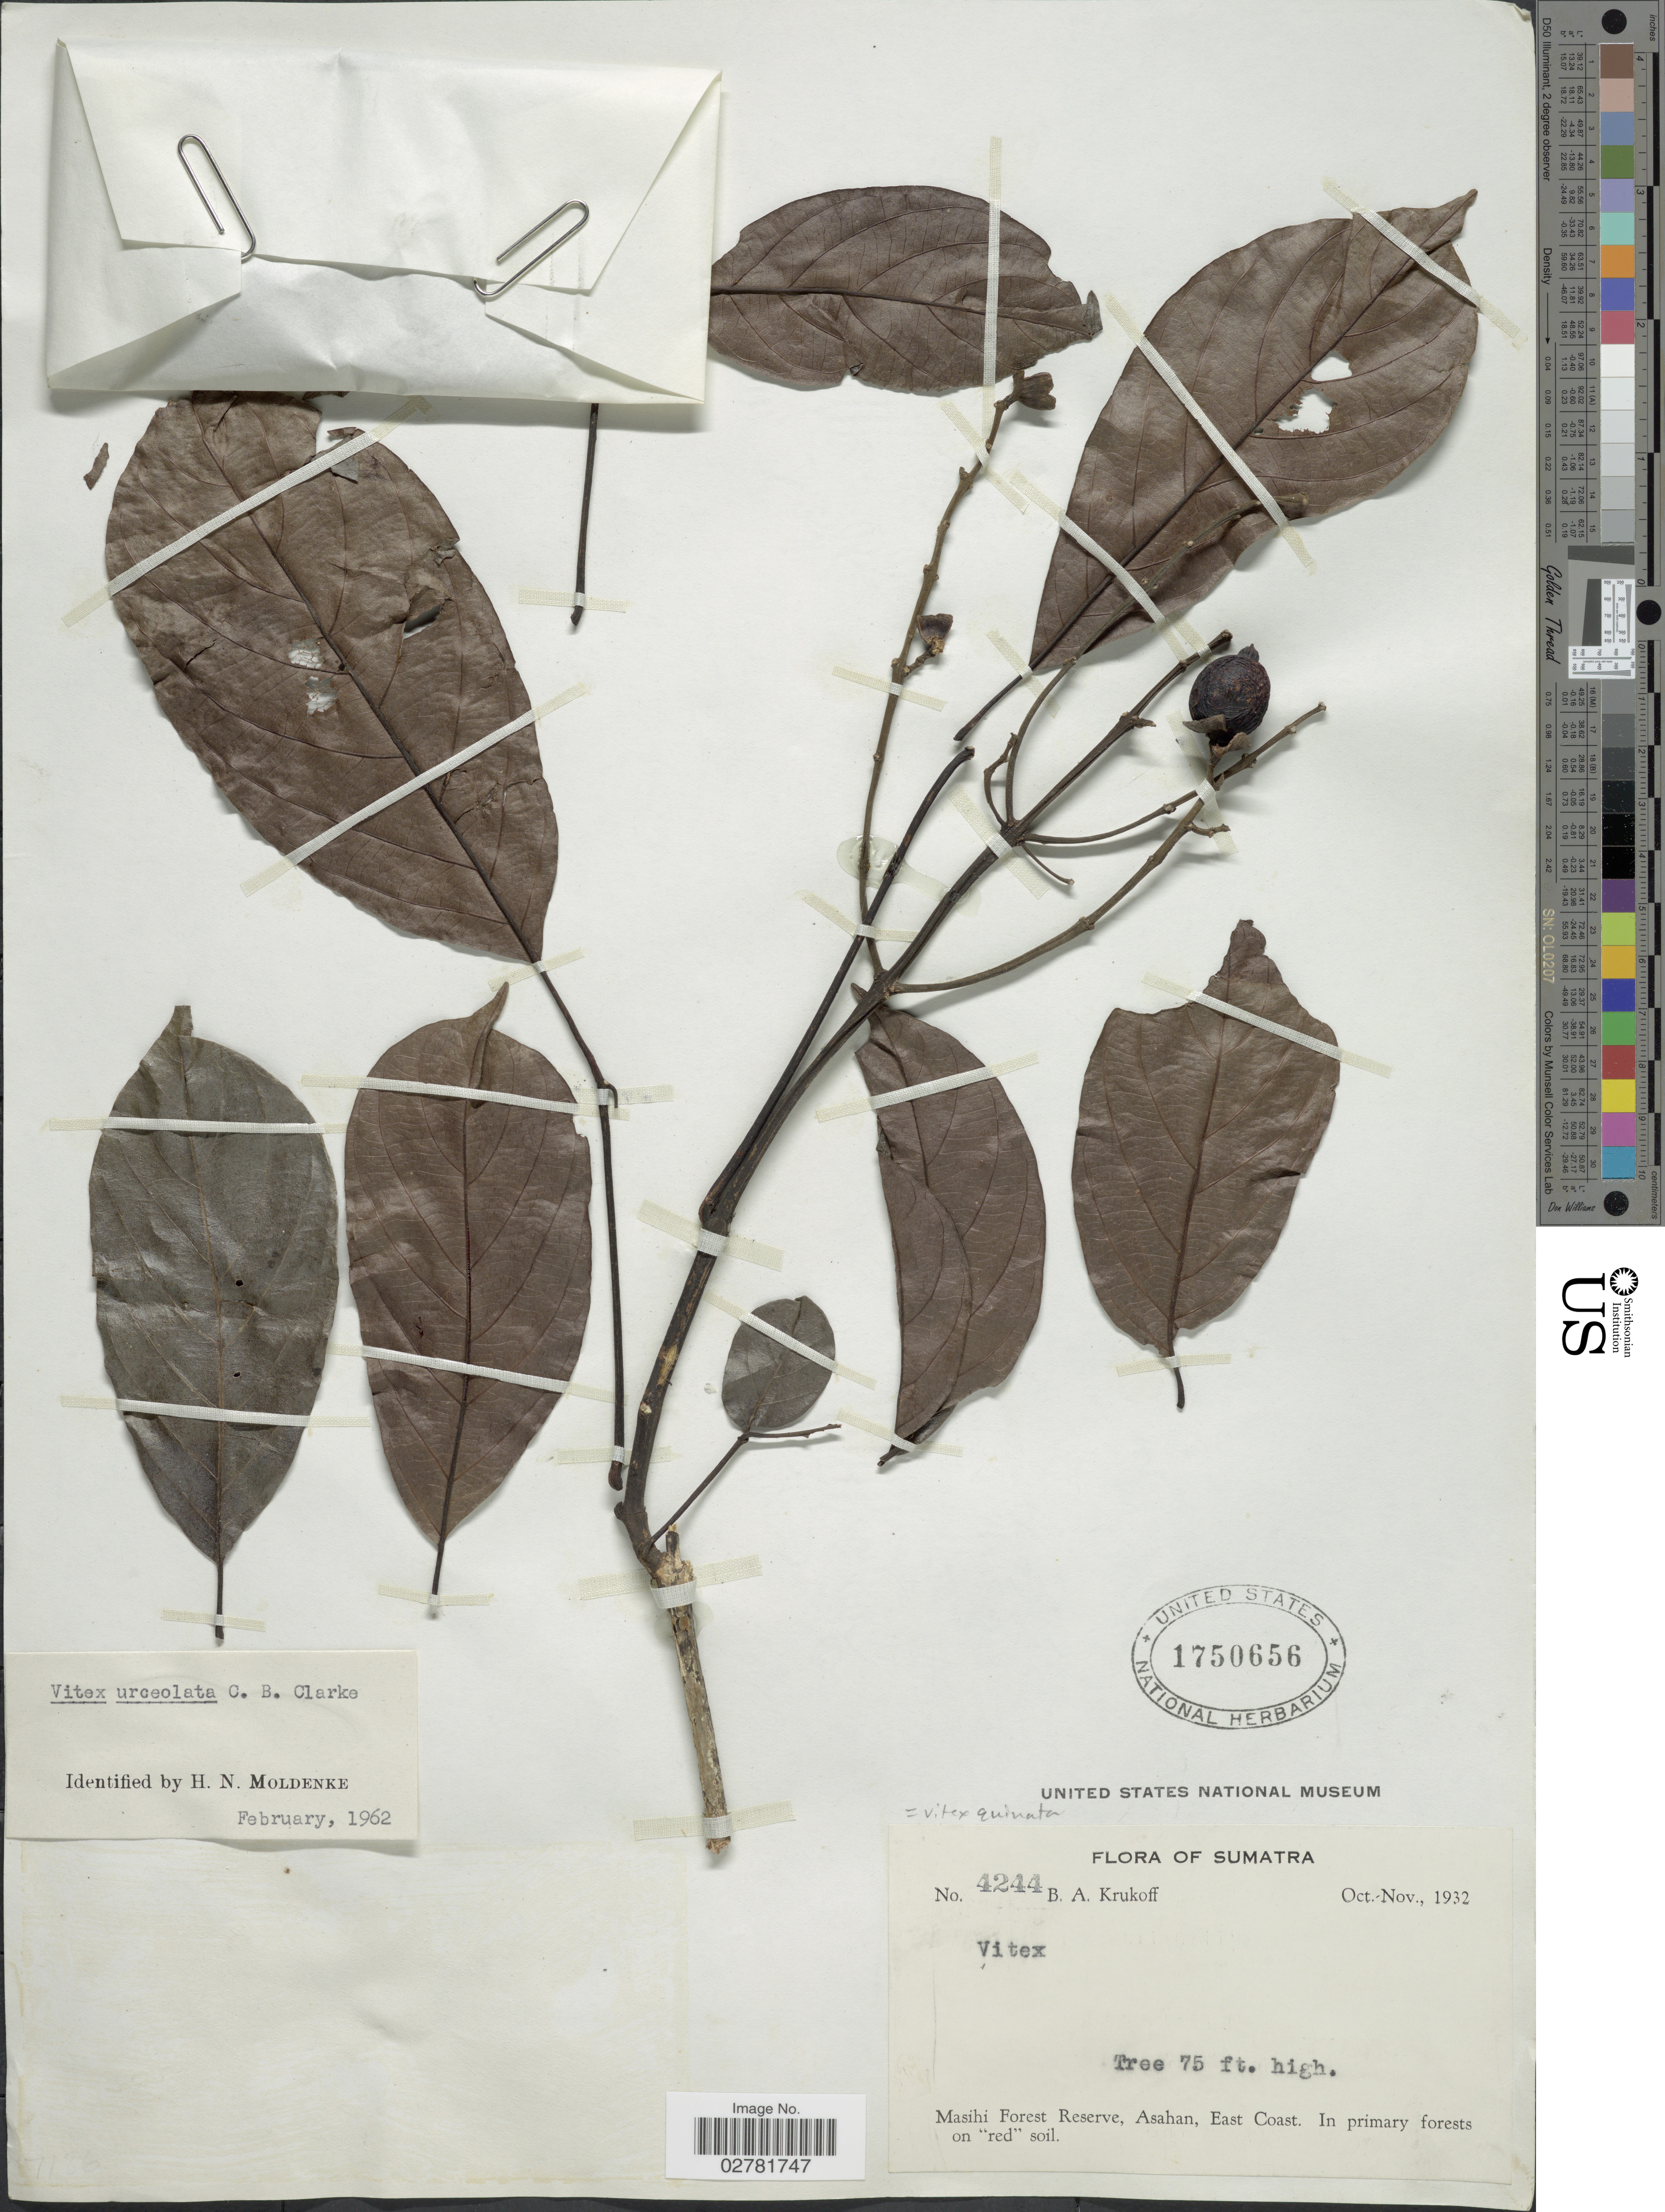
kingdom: Plantae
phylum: Tracheophyta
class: Magnoliopsida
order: Lamiales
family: Lamiaceae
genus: Vitex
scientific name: Vitex quinata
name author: (Lour.) F.N. Williams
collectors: B. A. Krukoff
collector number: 4244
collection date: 1932-10/1932-11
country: Indonesia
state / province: Sumatra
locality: Masihi Forest Reserve, Asahan, East Coast.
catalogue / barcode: US 1750656